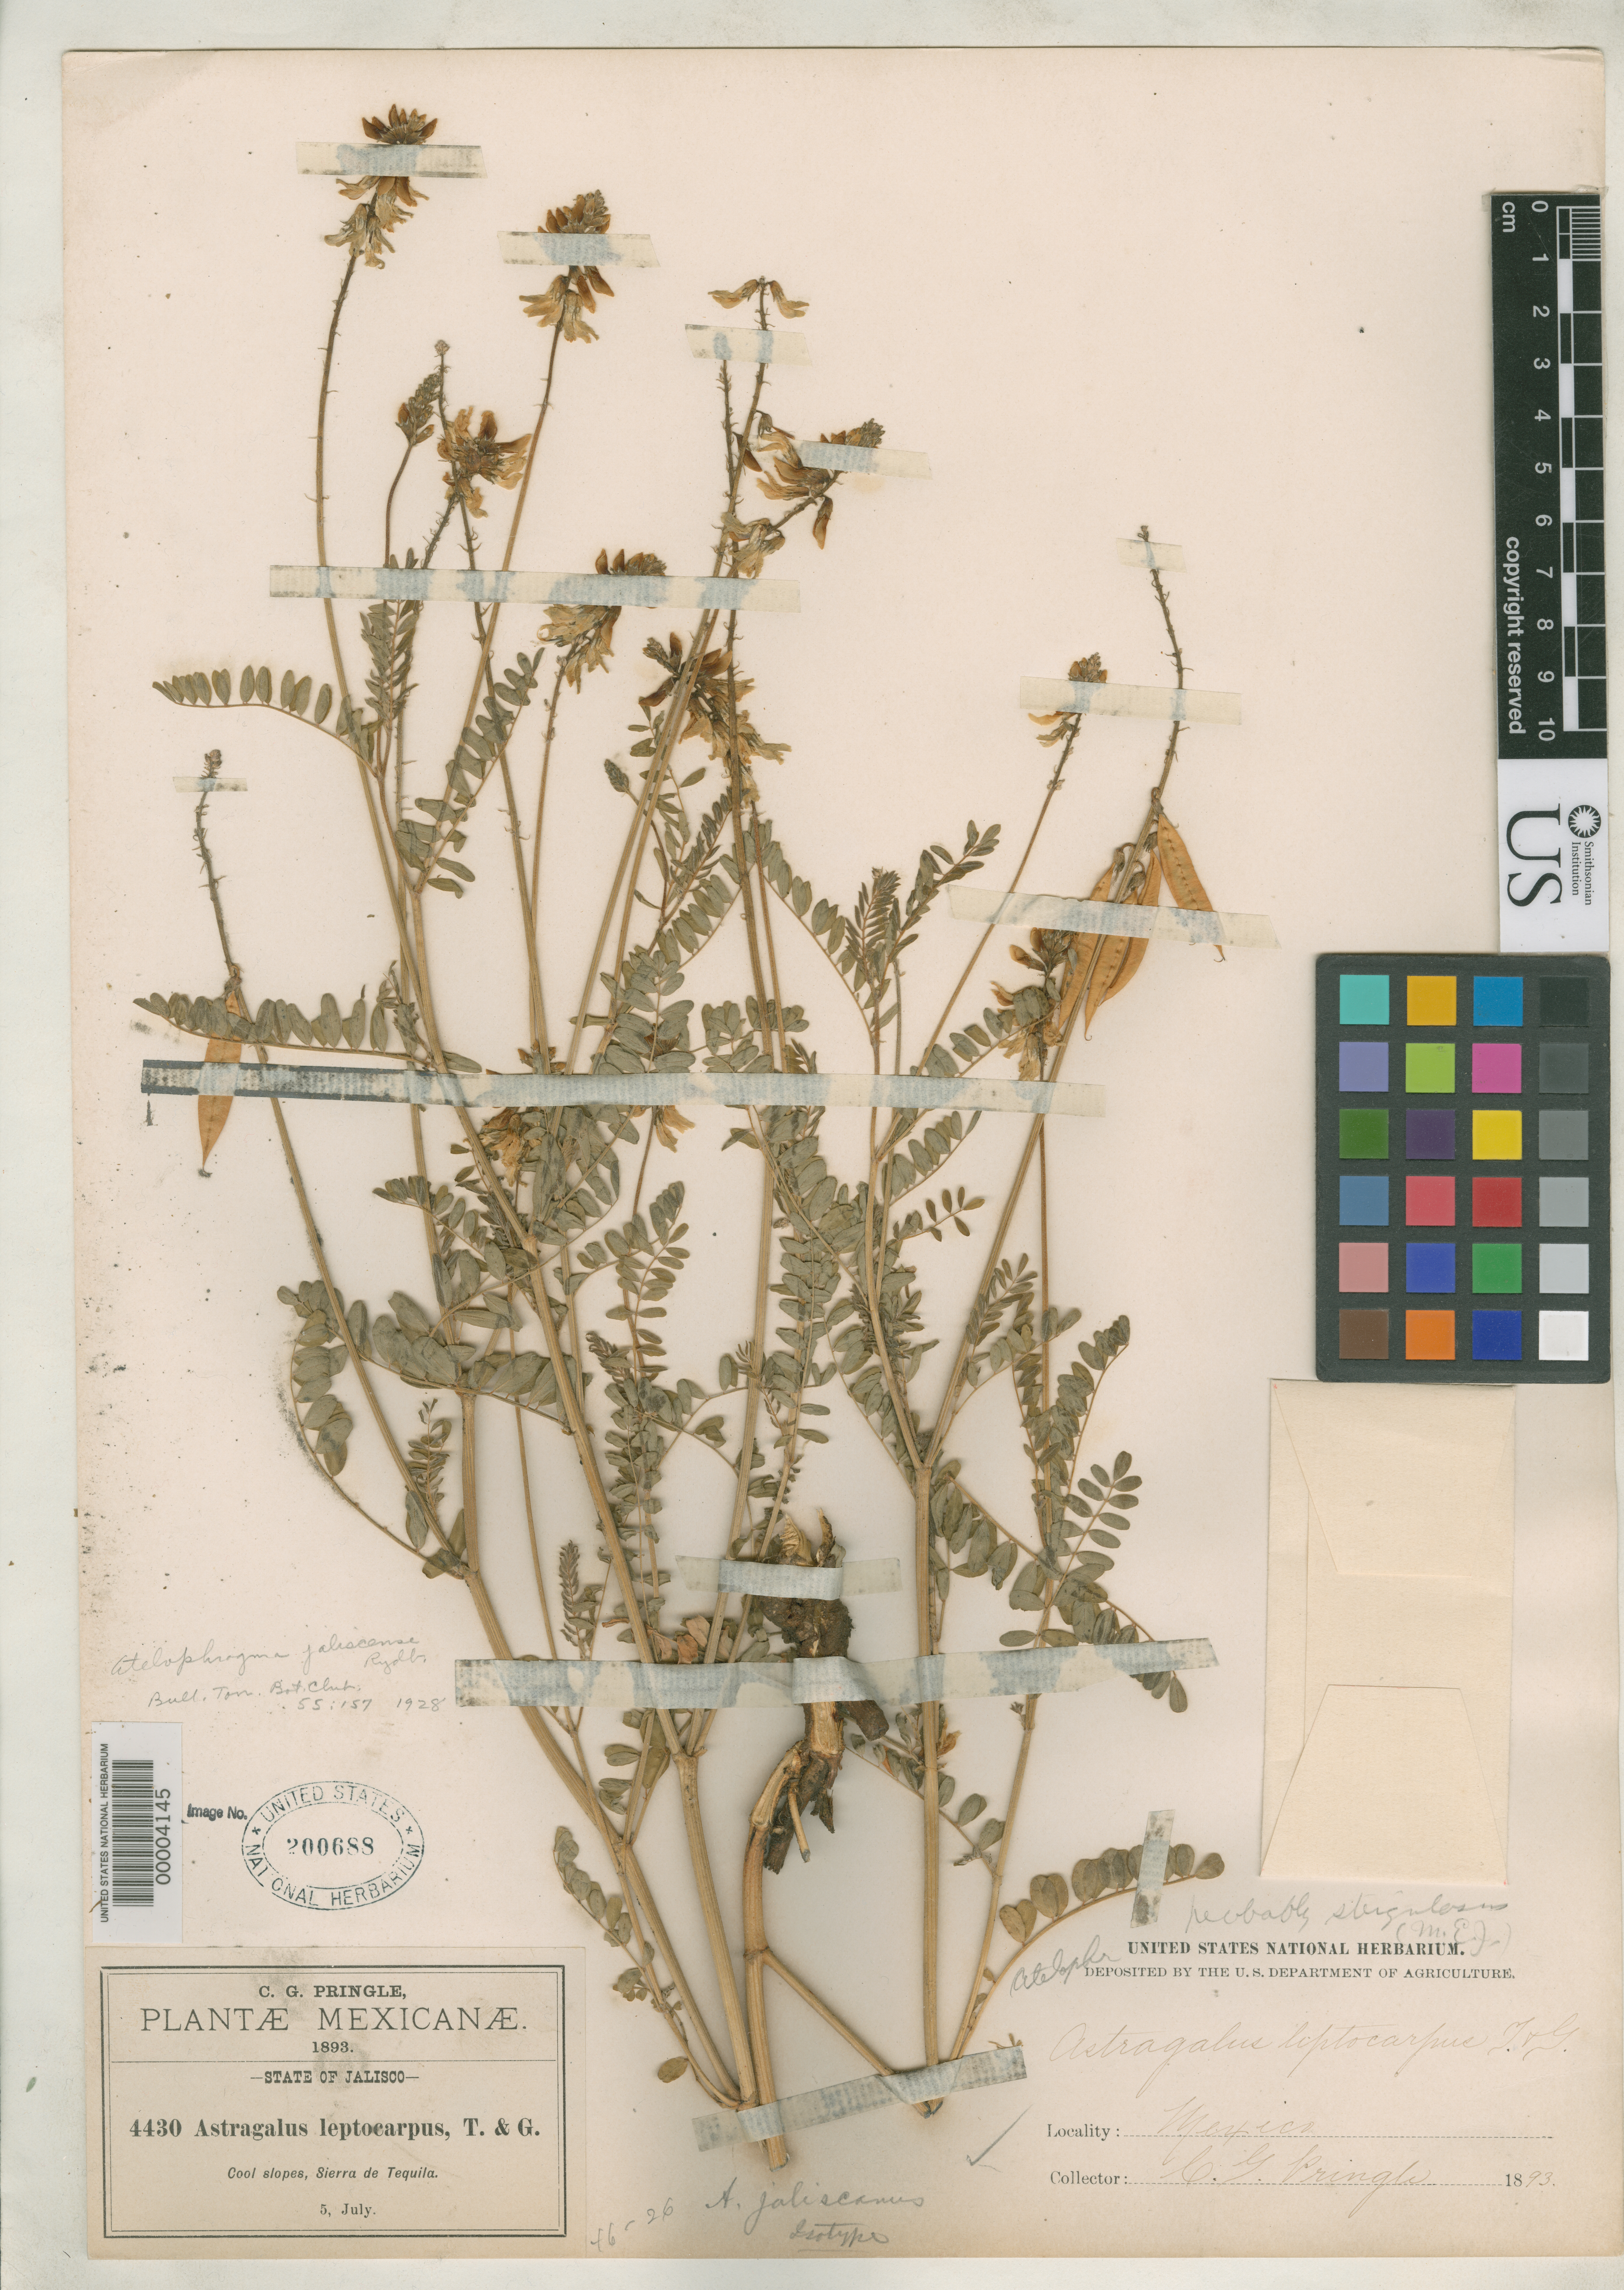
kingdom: Plantae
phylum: Tracheophyta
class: Magnoliopsida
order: Fabales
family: Fabaceae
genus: Atelophragma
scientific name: Atelophragma jaliscense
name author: Rydb.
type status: Isotype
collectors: C. G. Pringle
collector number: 4430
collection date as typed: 05 Jul 1893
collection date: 1893-07-05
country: Mexico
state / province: Jalisco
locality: Sierra Tequila.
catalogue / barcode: US 200688